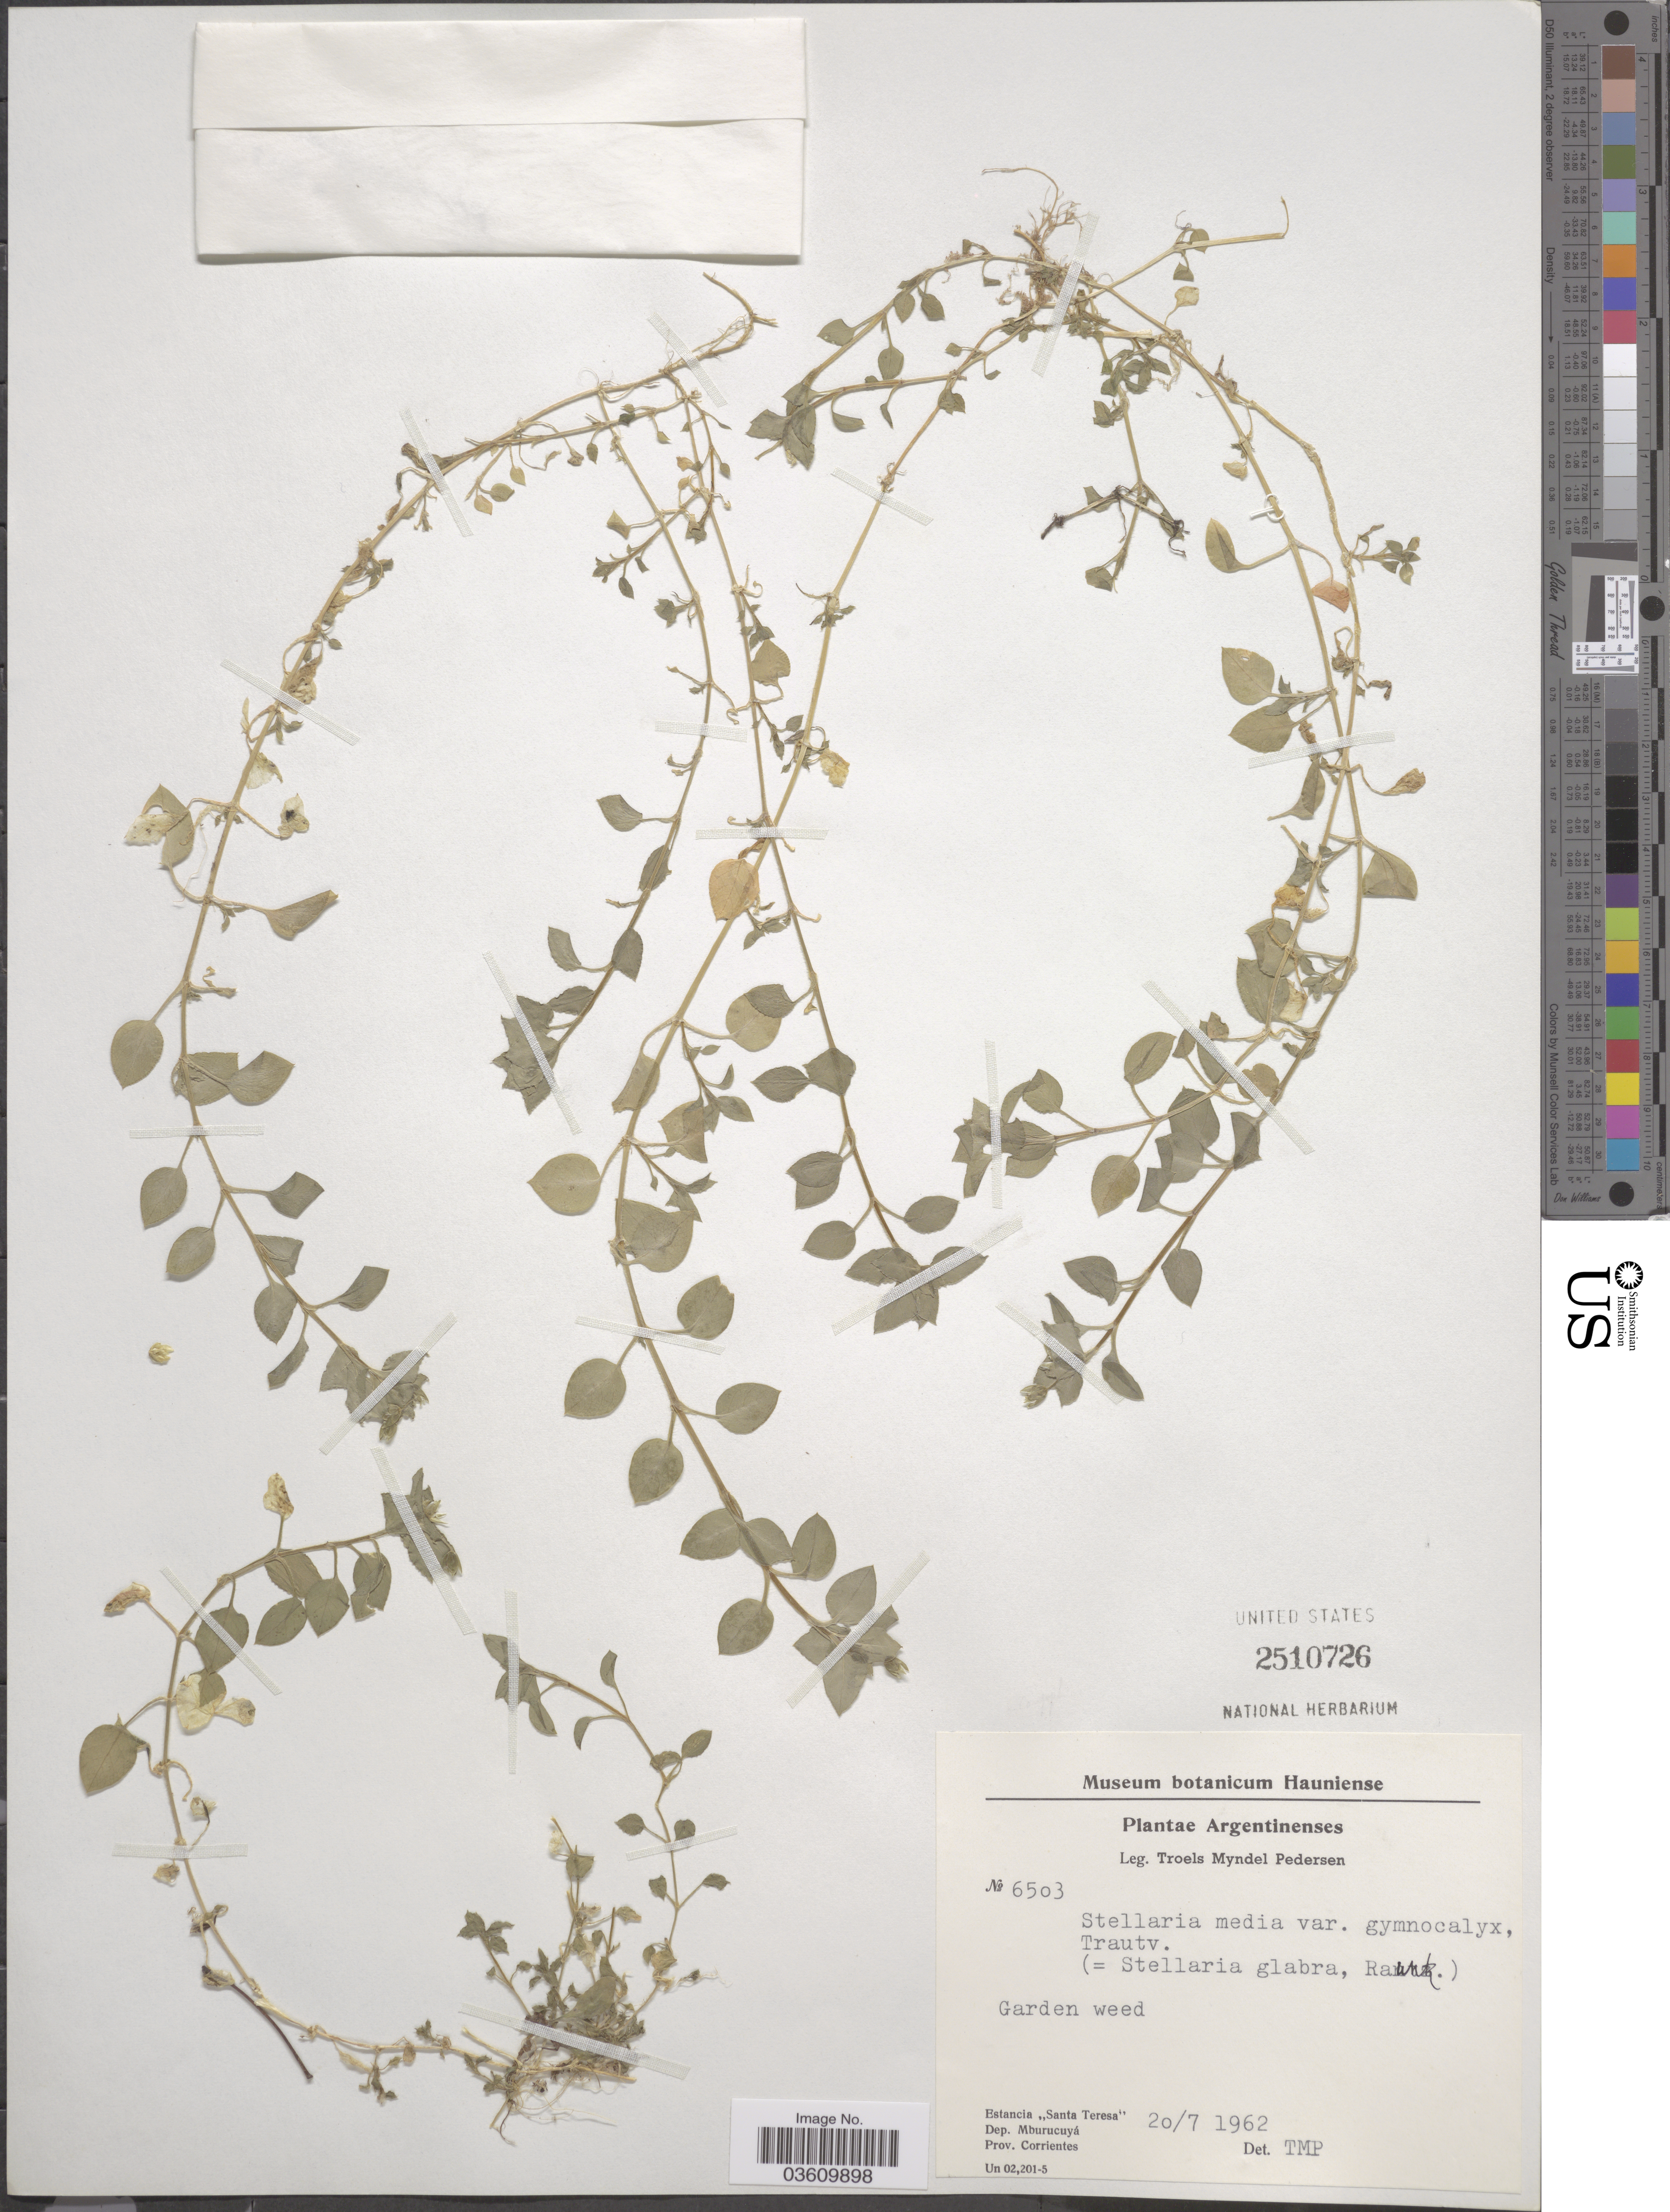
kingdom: Plantae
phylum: Tracheophyta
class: Magnoliopsida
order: Caryophyllales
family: Caryophyllaceae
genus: Stellaria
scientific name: Stellaria glabra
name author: Raunk.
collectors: T. Pederson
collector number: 6503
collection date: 1962-07-20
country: Argentina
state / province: Corrientes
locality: Estancia "Santa Teresa". Dep. Mburucuyá.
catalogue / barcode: US 2510726